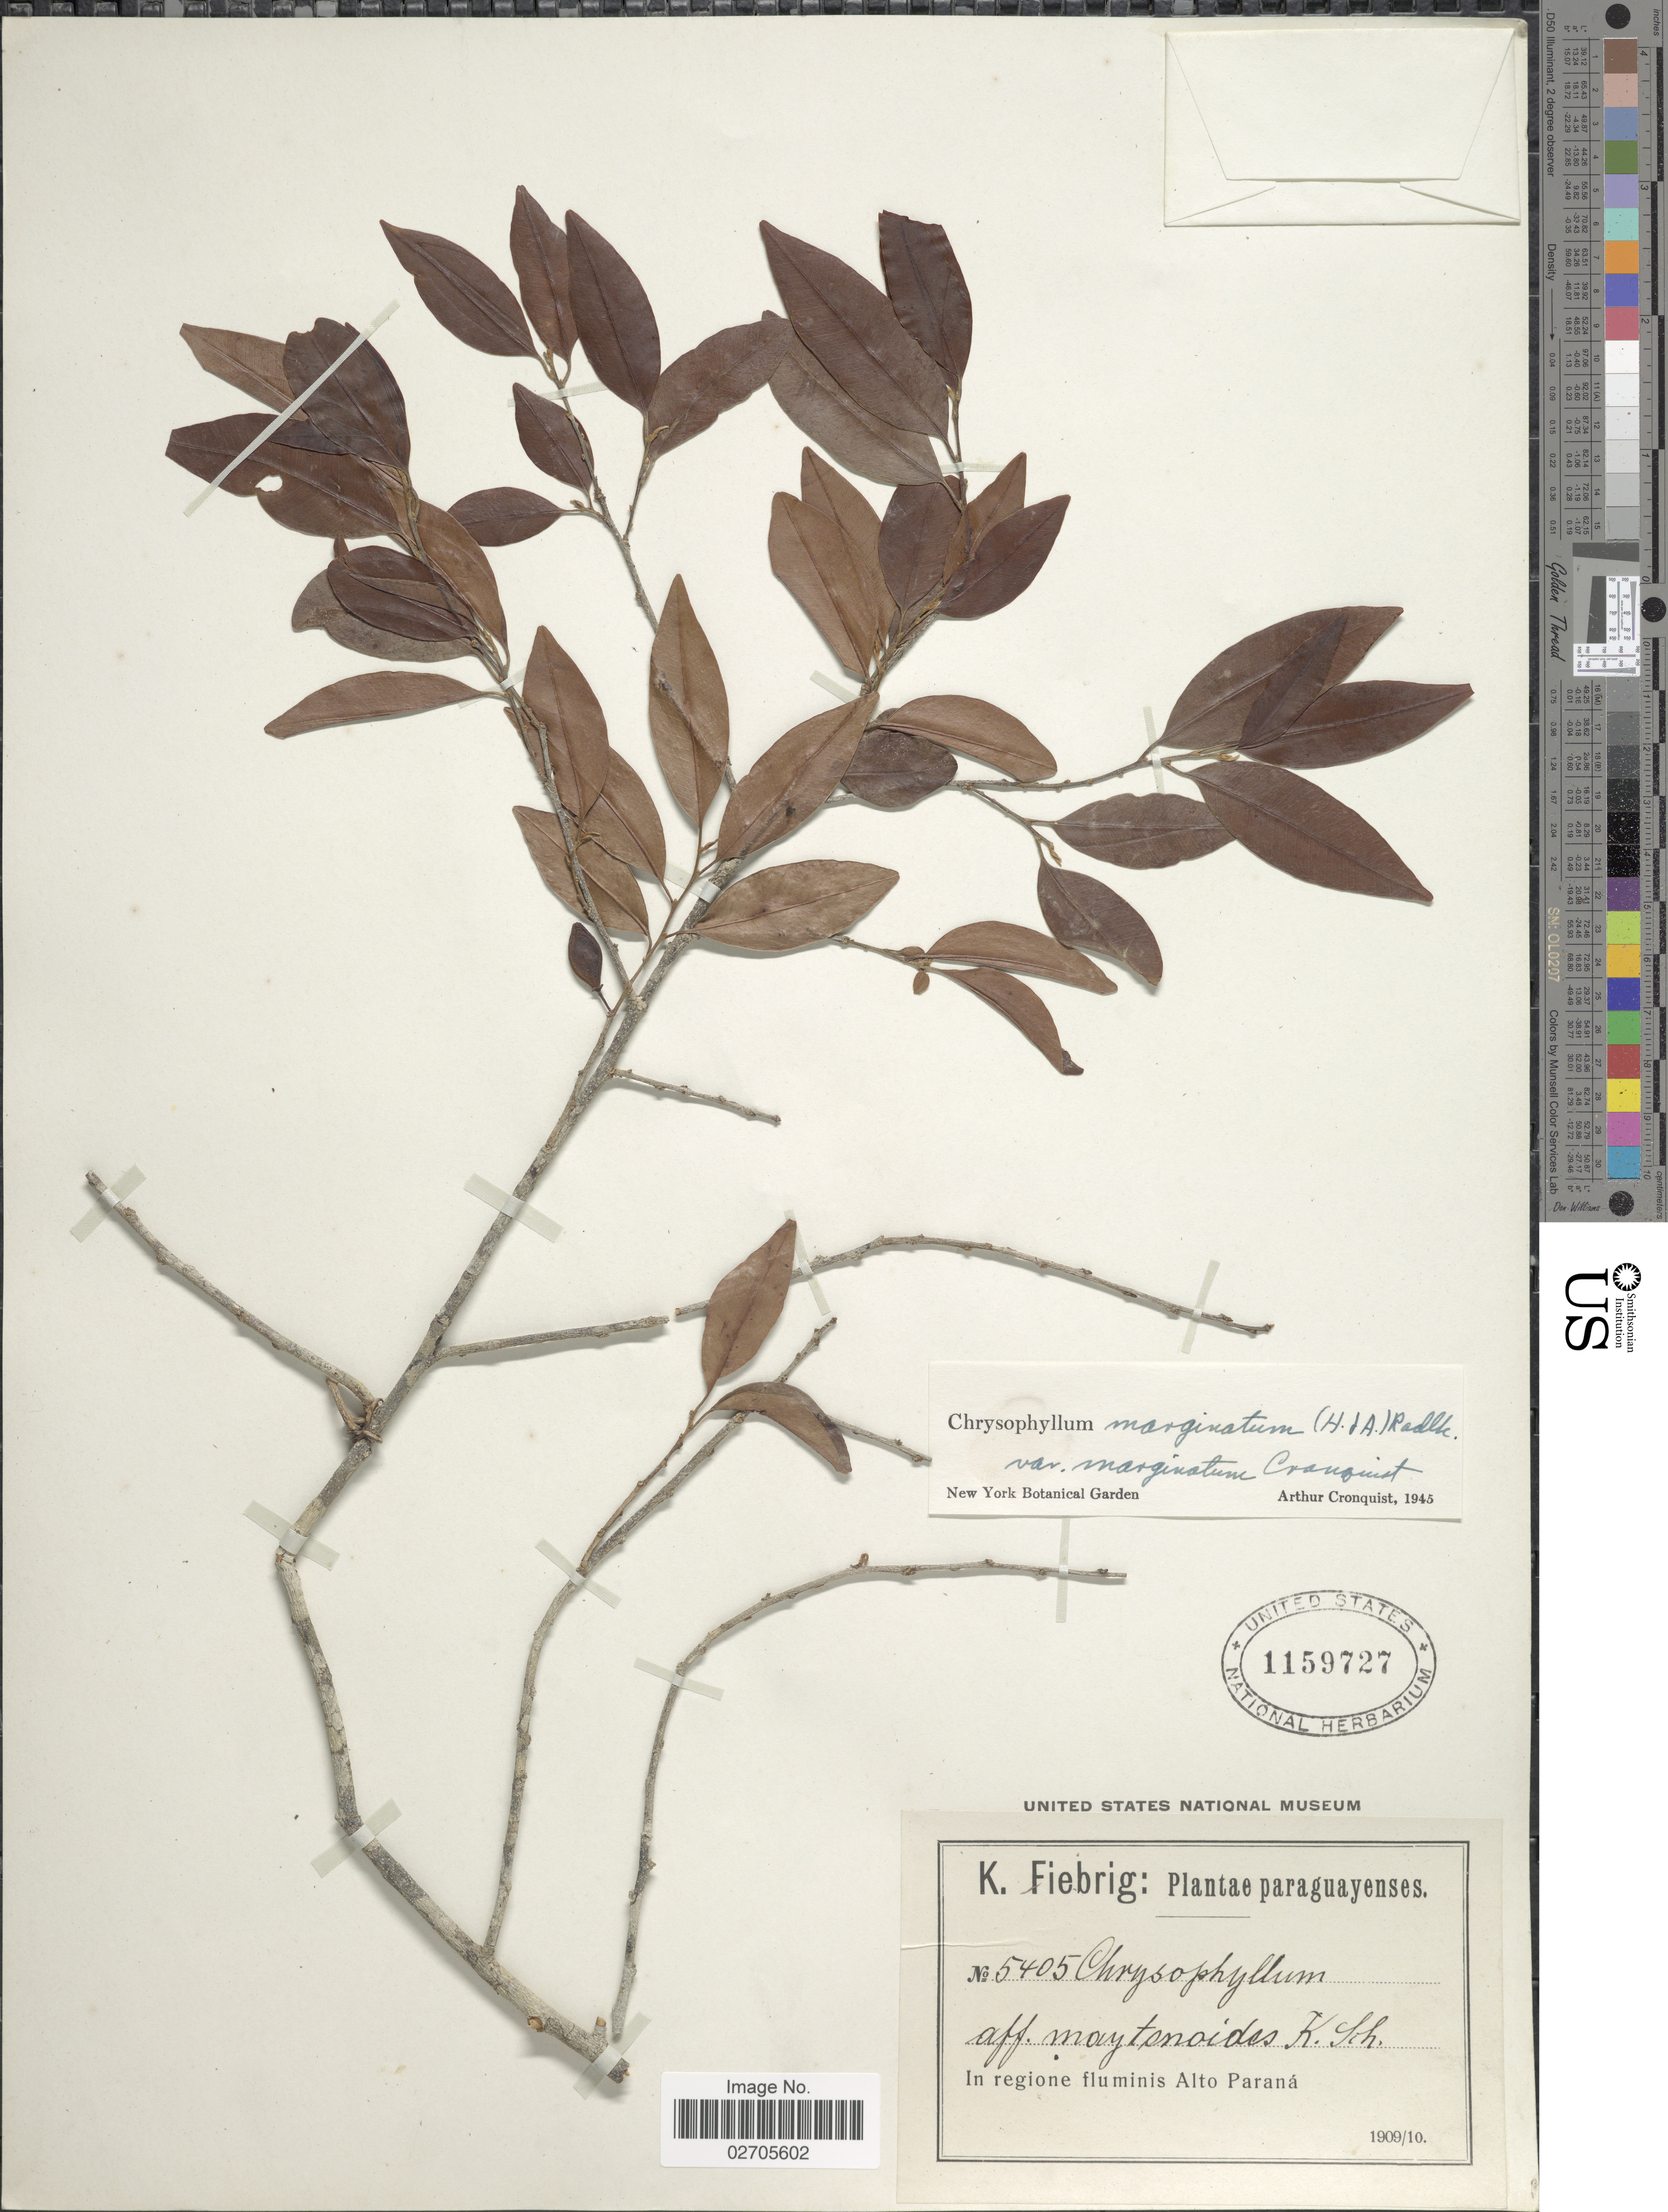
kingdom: Plantae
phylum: Tracheophyta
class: Magnoliopsida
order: Ericales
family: Sapotaceae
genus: Chrysophyllum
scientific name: Chrysophyllum marginatum subsp. marginatum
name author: (Hook. & Arn.) Radlk.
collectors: K. Fiebrig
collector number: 5405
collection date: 1909/1910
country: Paraguay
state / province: Alto Parana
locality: In regione fluminis Alto Paraná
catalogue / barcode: US 1159727